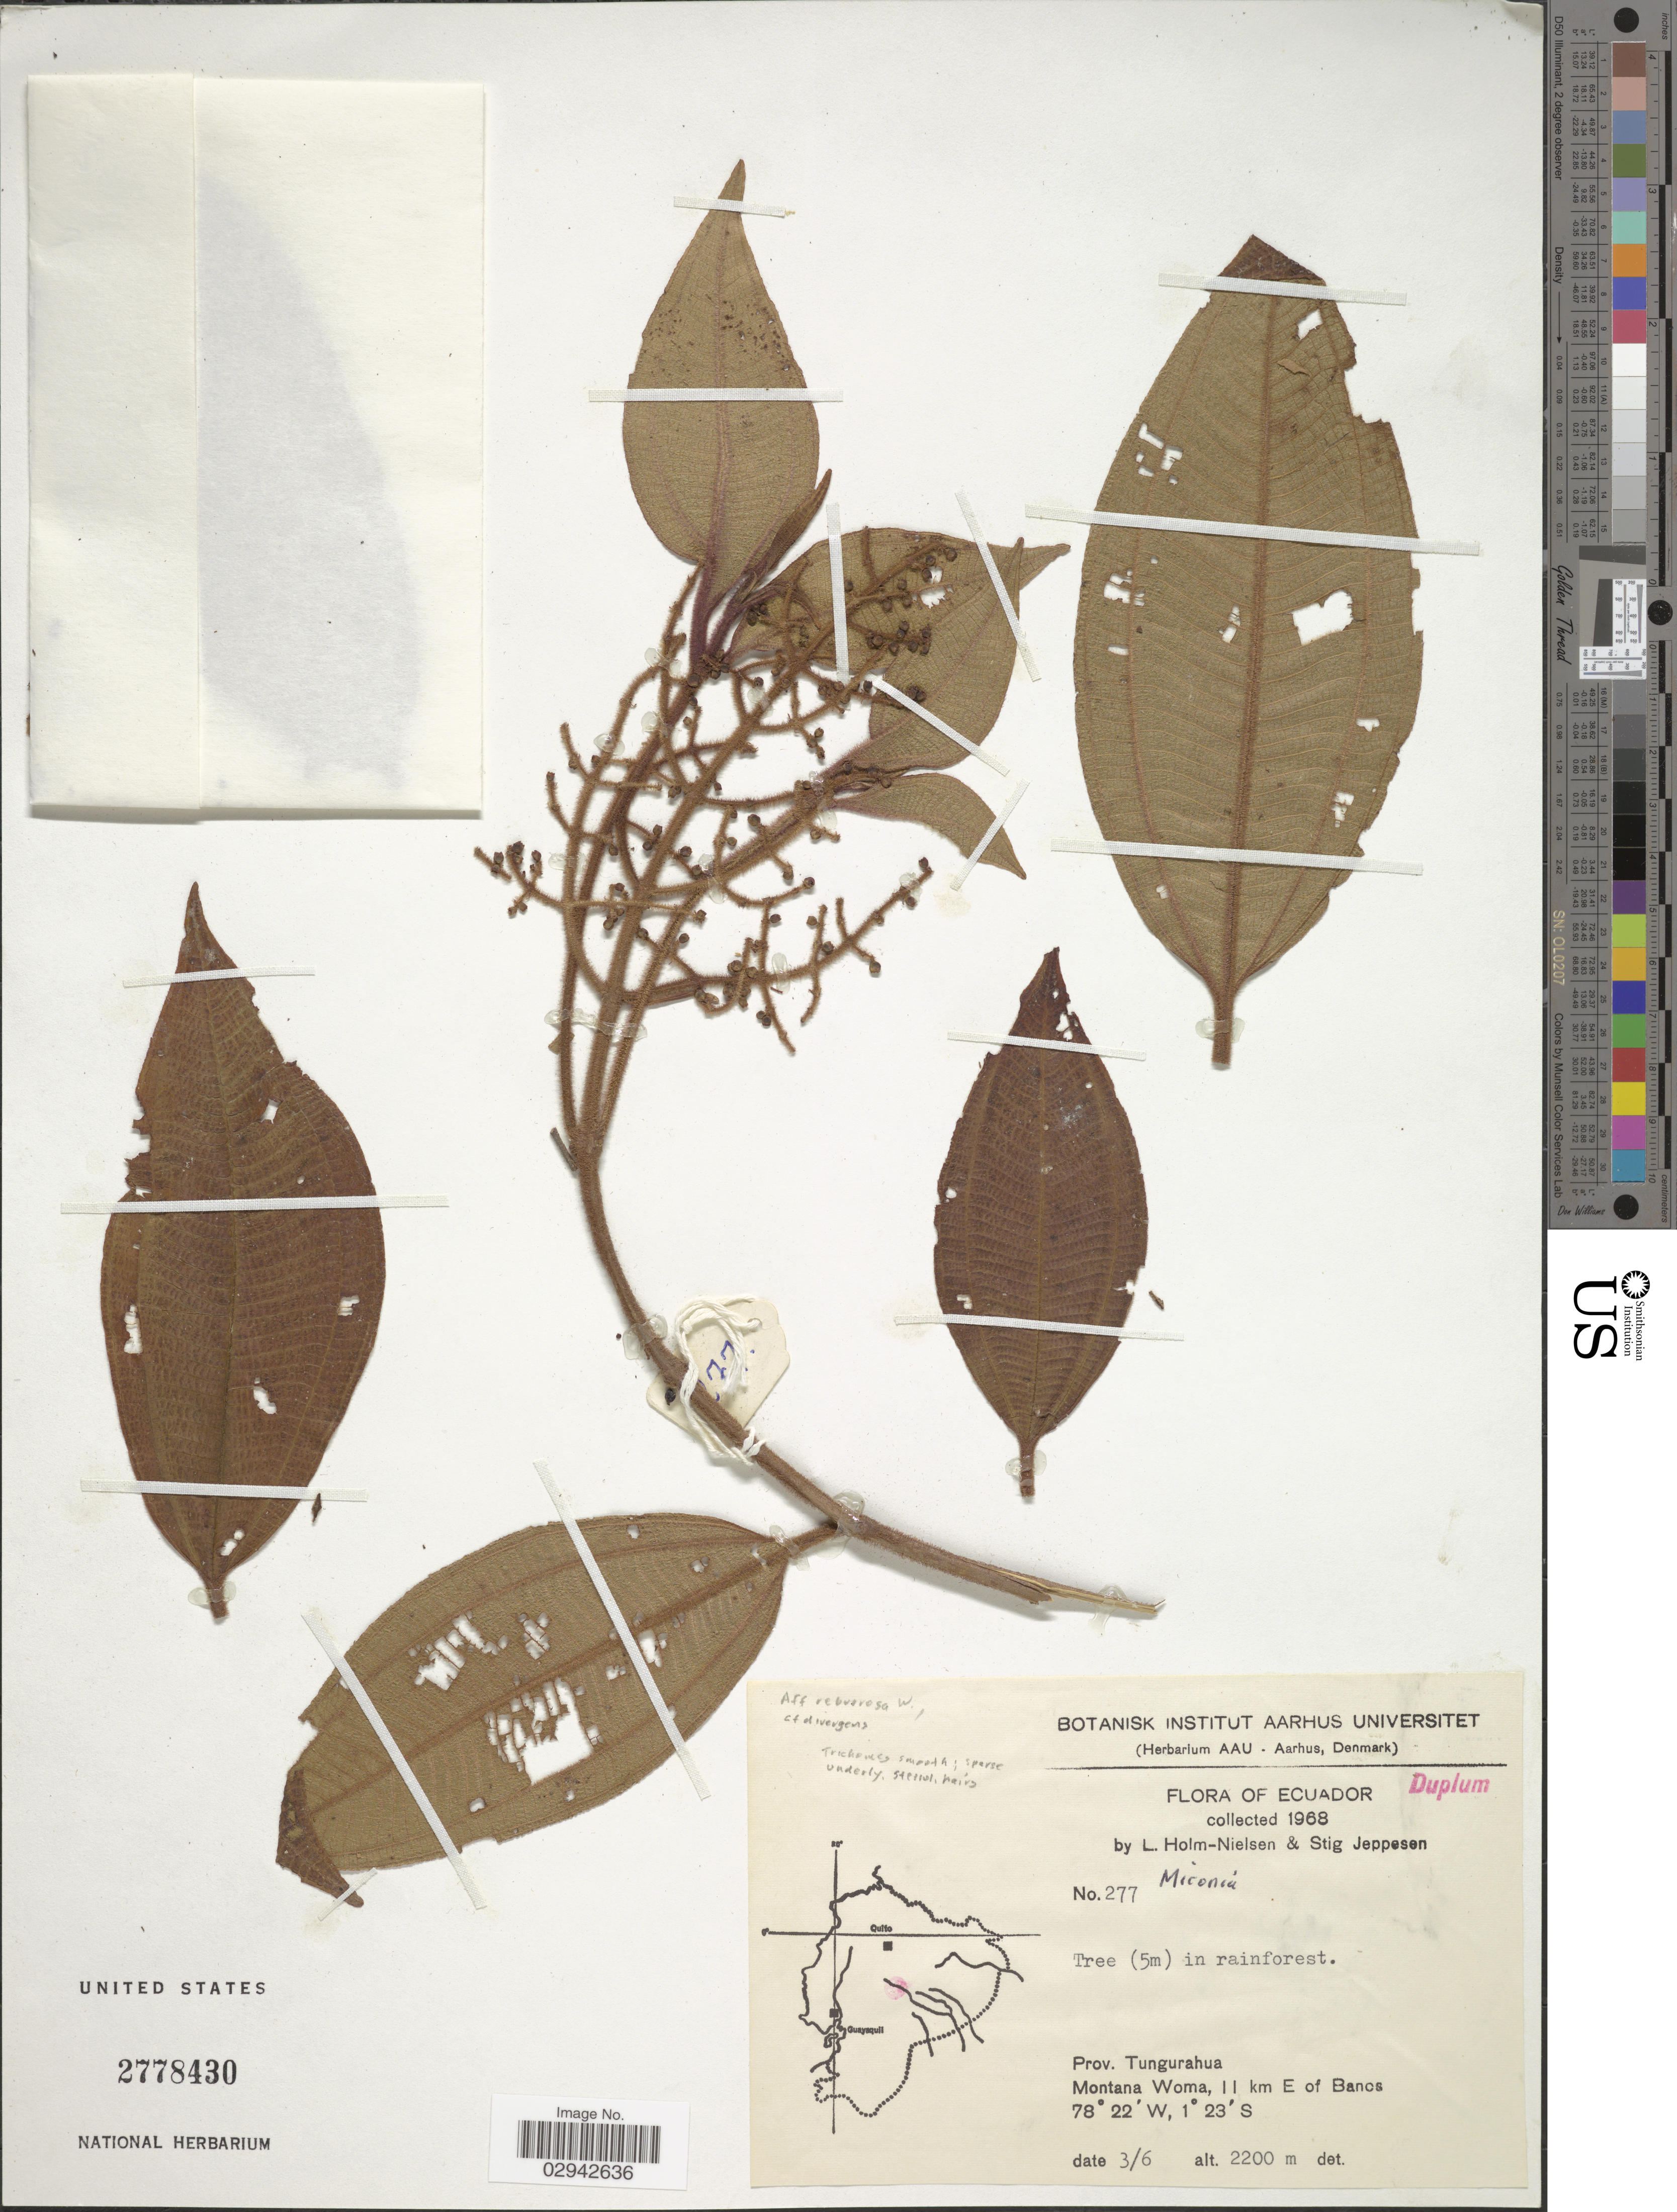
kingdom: Plantae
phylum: Tracheophyta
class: Magnoliopsida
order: Myrtales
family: Melastomataceae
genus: Miconia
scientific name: Miconia reburrosa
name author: Wurdack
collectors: L. Holm-Nielsen & S. Jeppesen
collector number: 277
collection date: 1968-06-03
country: Ecuador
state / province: Tungurahua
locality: Montana Woma, 11 km E of Banos.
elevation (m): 2200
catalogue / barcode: US 2778430